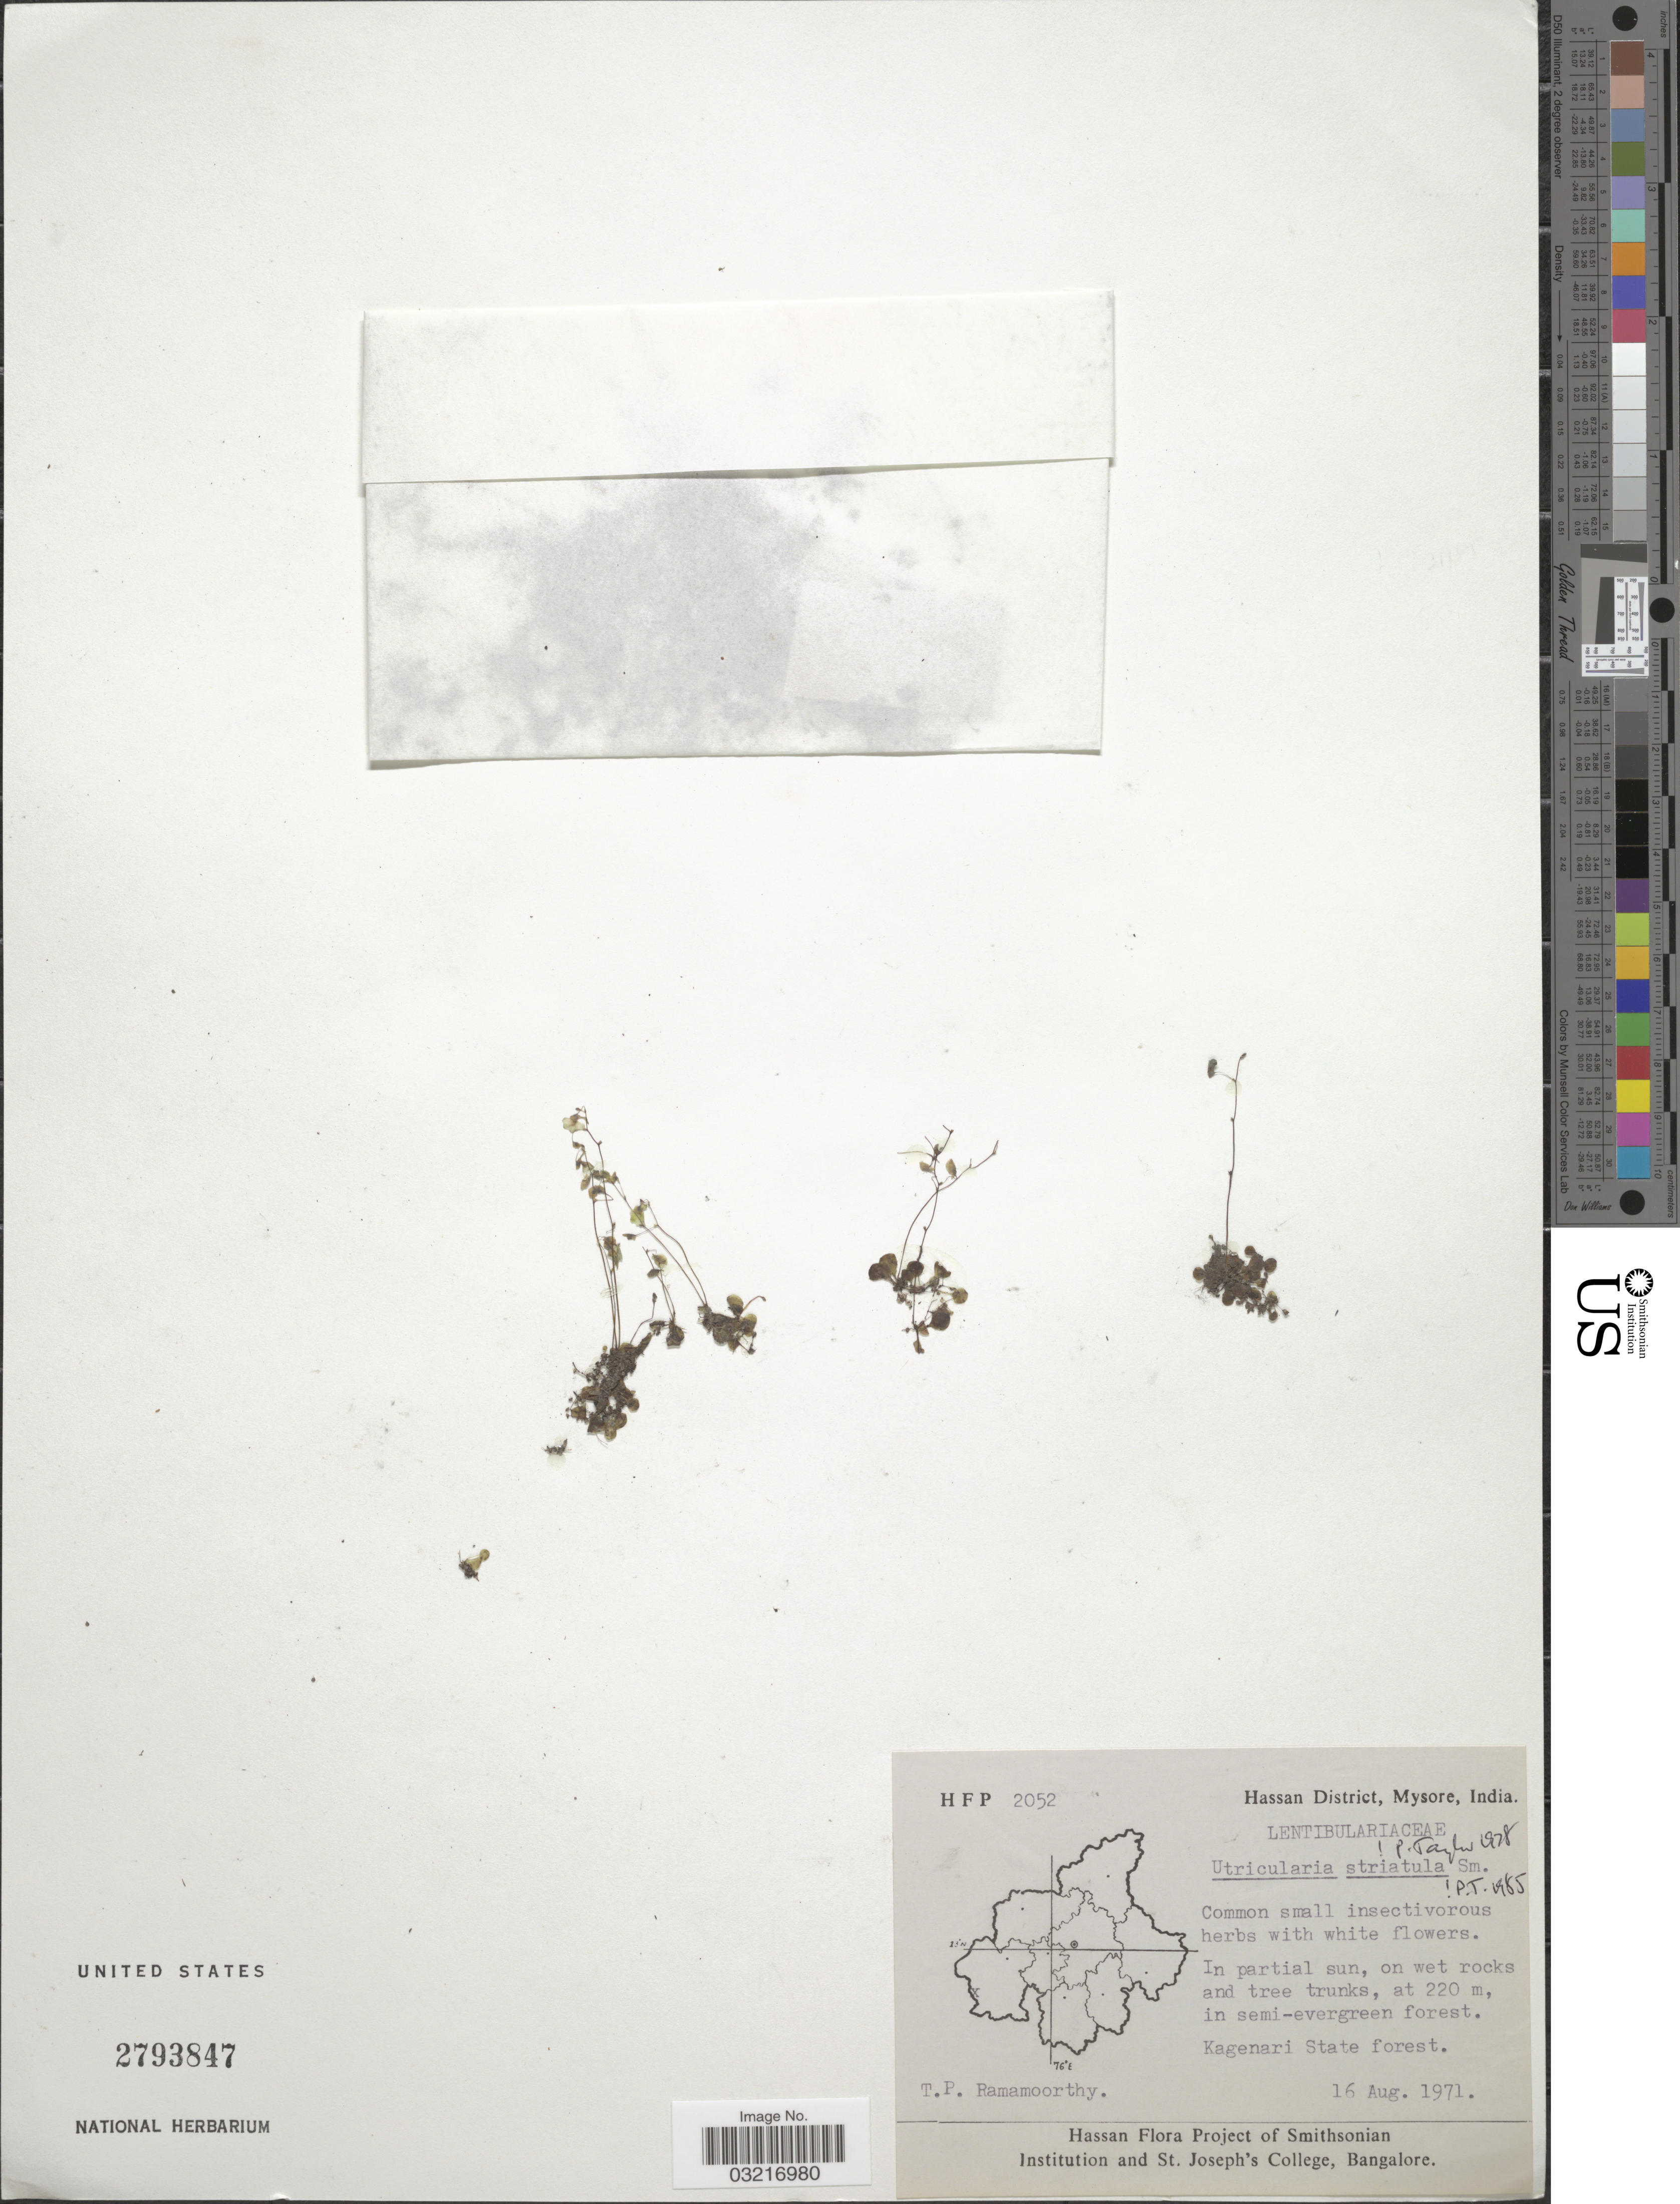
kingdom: Plantae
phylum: Tracheophyta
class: Magnoliopsida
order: Lamiales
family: Lentibulariaceae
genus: Utricularia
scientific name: Utricularia striatula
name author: Sm.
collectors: T. P. Ramamoorthy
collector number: HFP2052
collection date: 1971-08-16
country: India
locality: Hassan District, Mysore, Kagenari State forest.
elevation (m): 220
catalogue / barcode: US 2793847